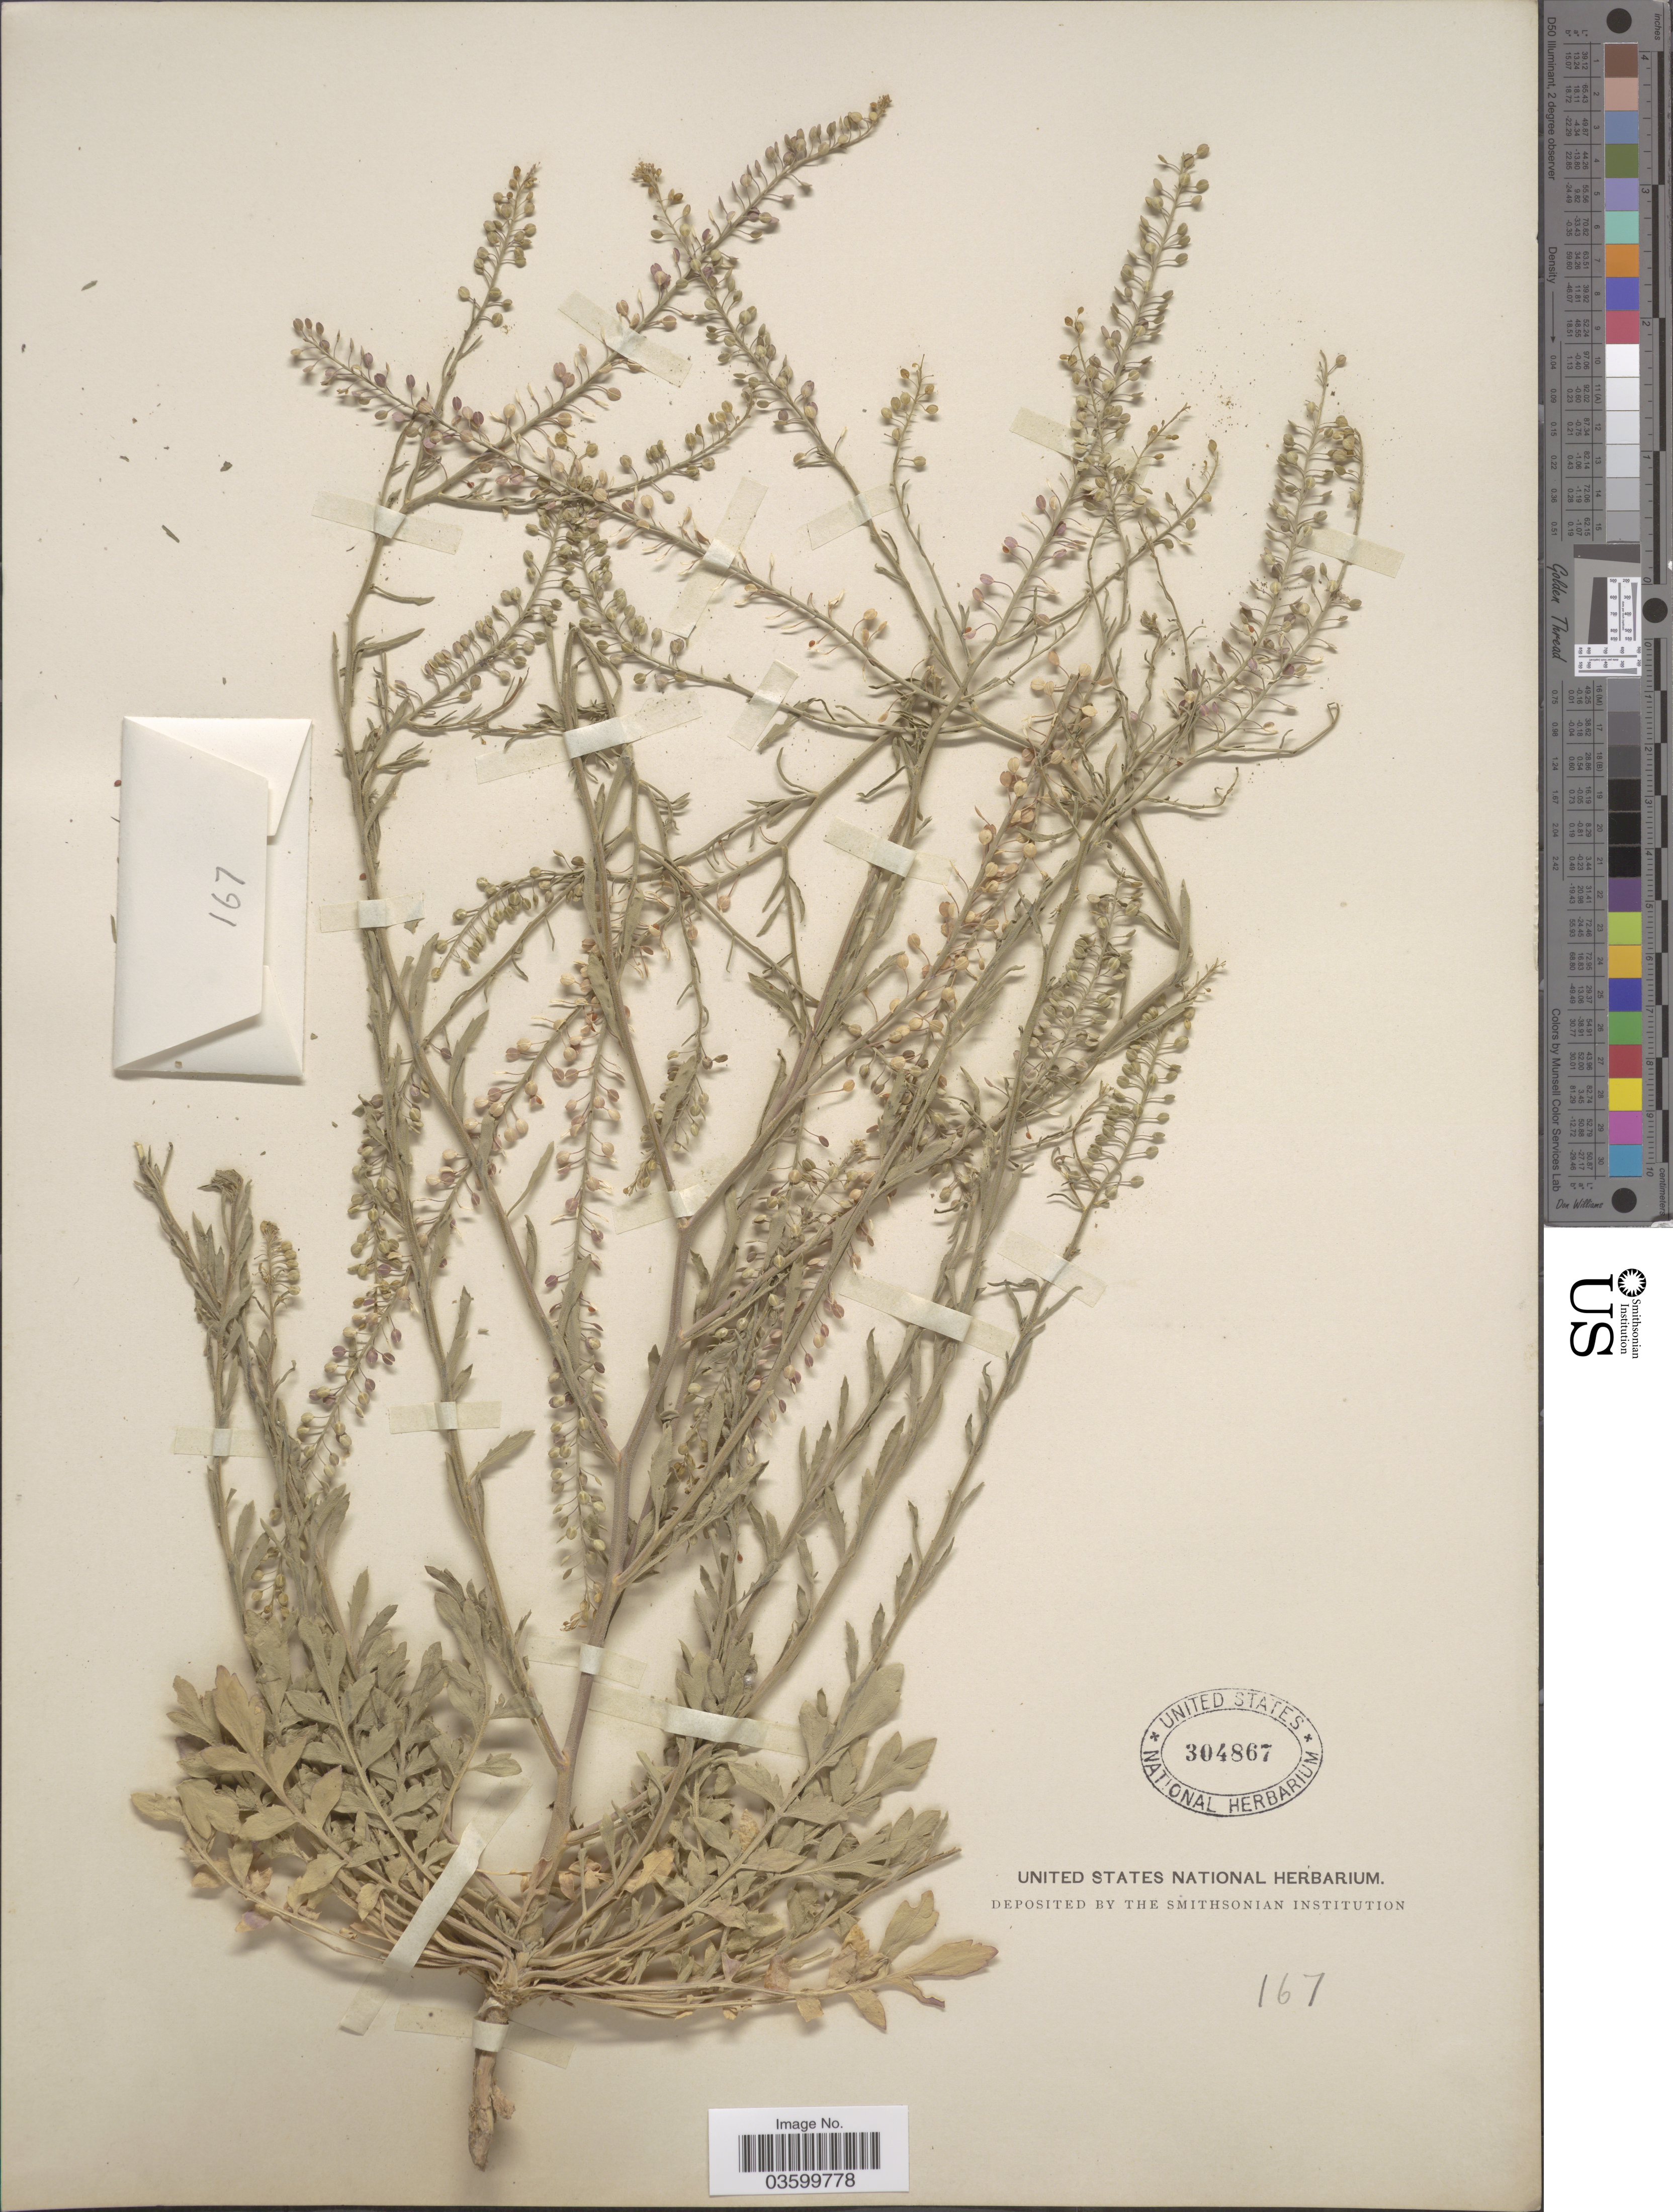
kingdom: Plantae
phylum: Tracheophyta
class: Magnoliopsida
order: Brassicales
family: Brassicaceae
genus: Lepidium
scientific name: Lepidium virginicum var. pubescens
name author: (Greene) C.L. Hitchc.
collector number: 167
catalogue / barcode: US 304867